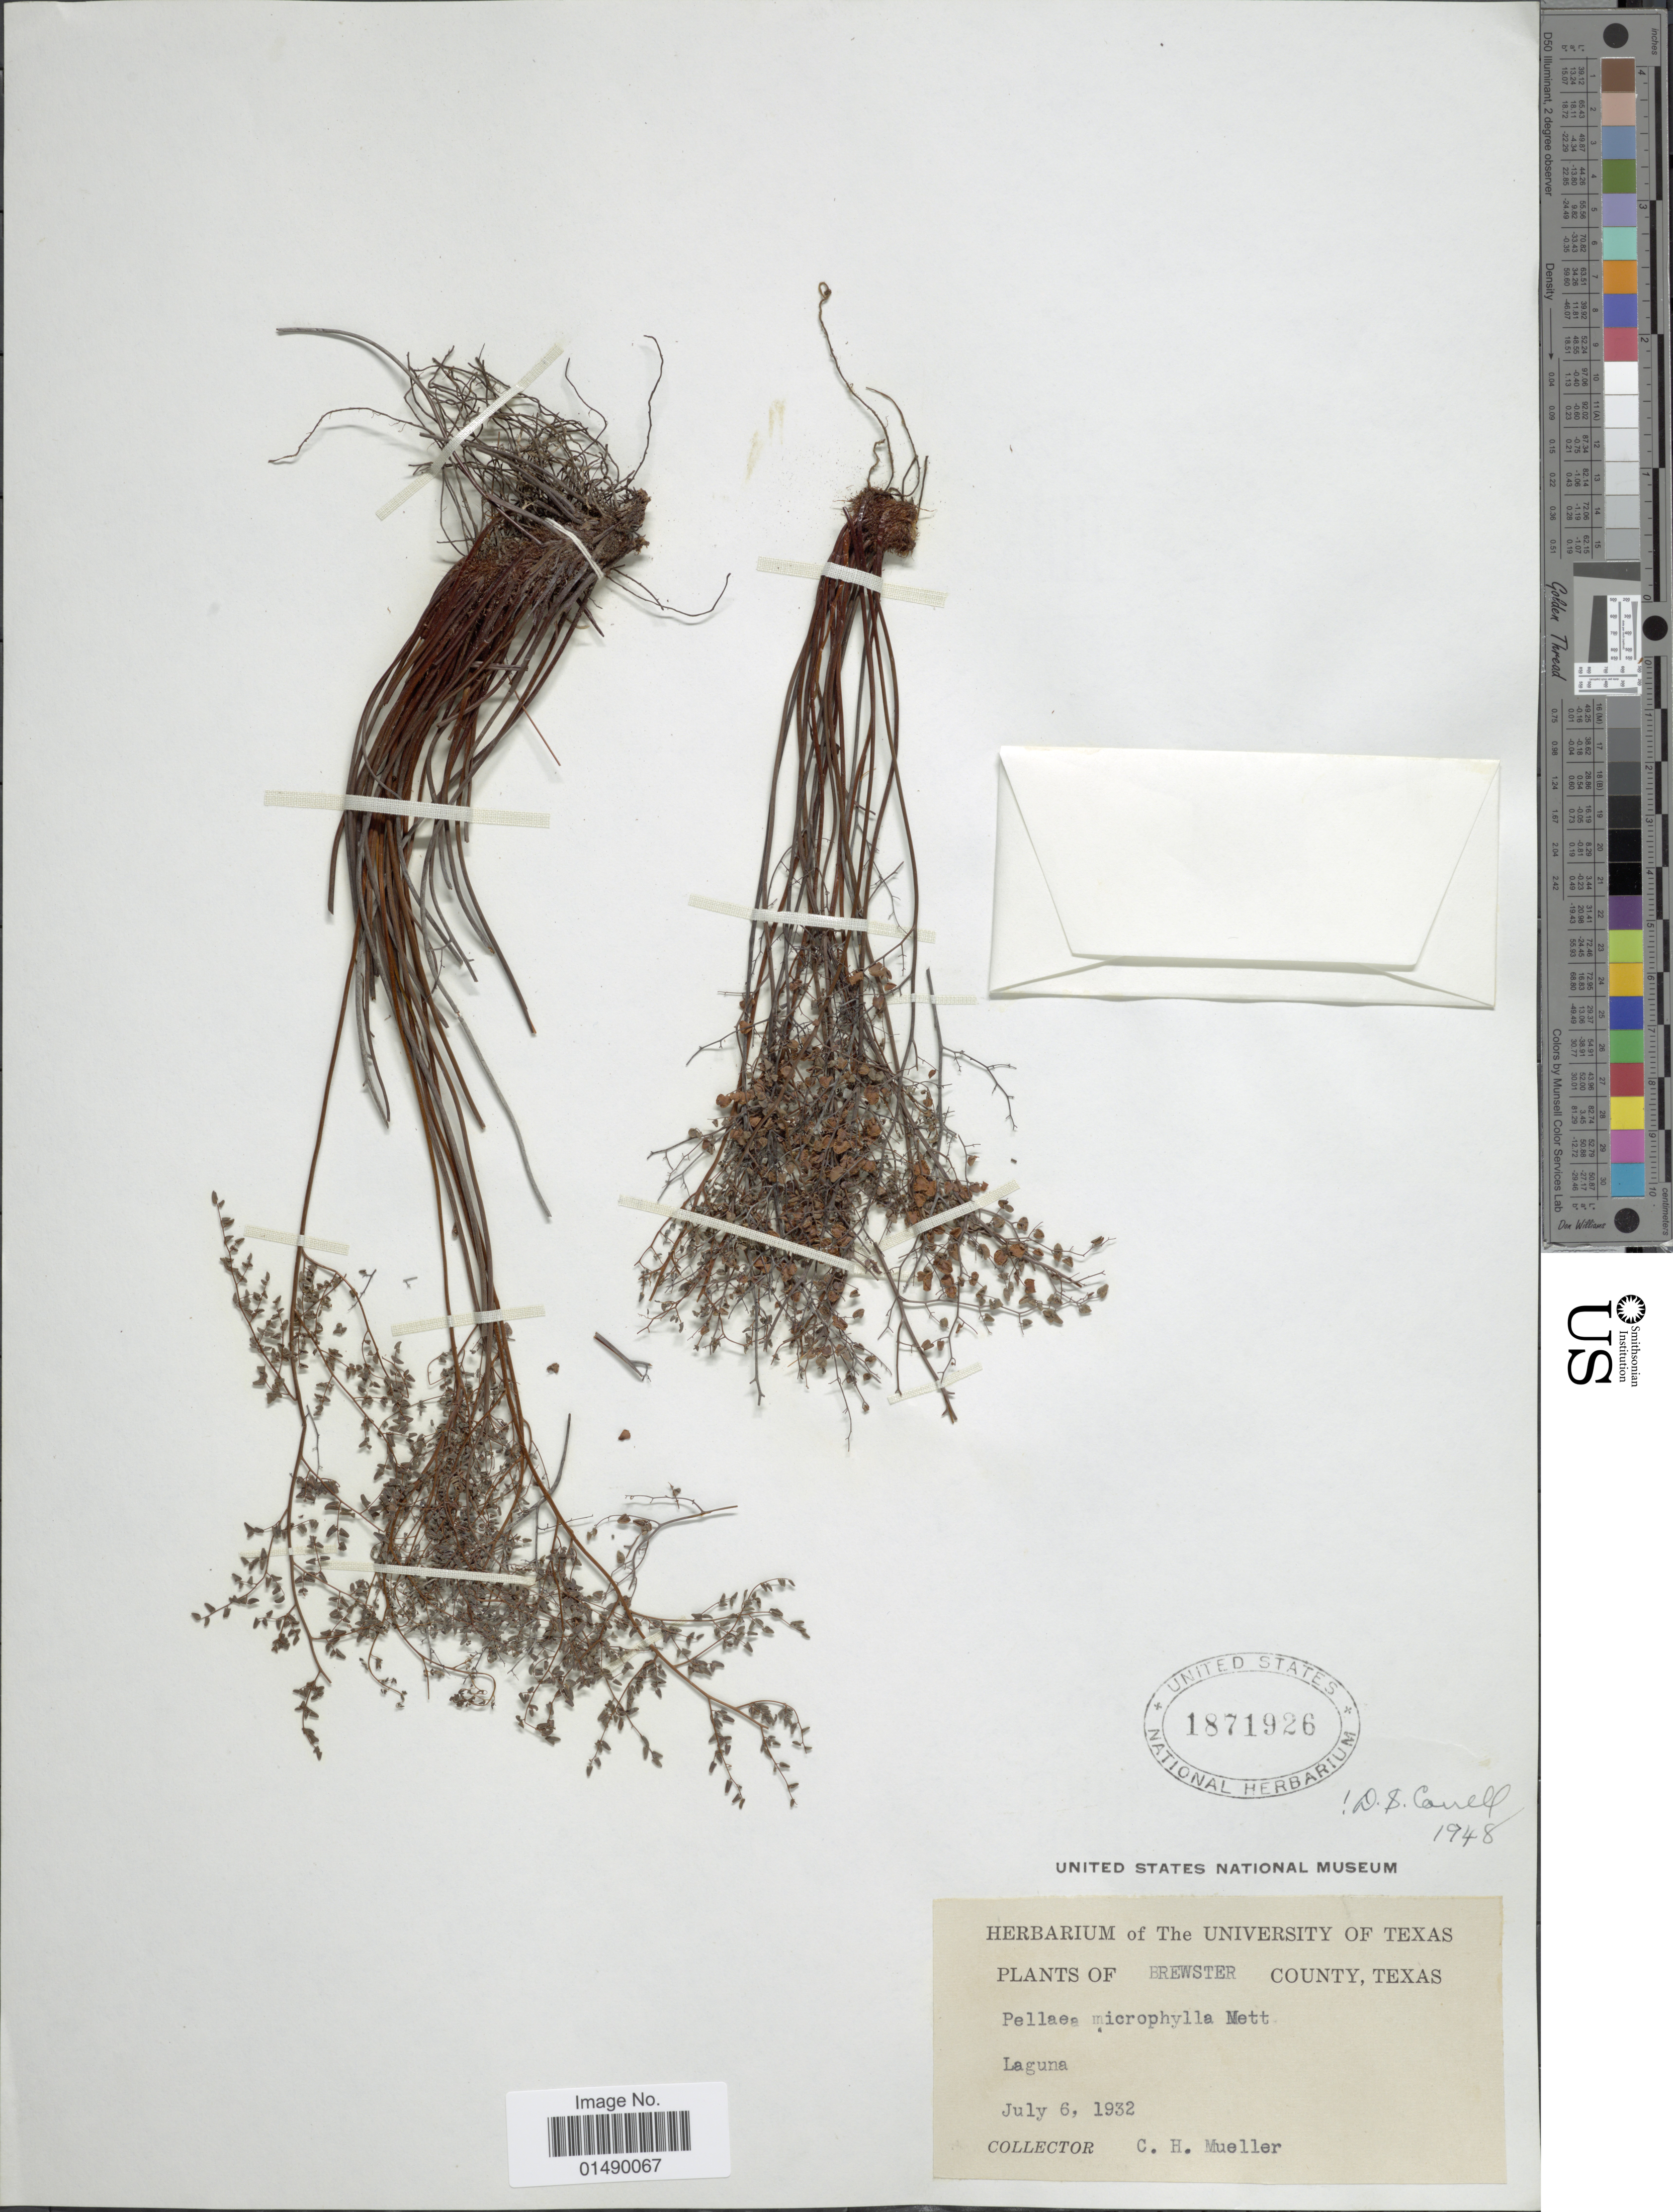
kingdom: Plantae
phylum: Tracheophyta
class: Polypodiopsida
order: Polypodiales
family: Pteridaceae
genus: Argyrochosma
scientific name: Argyrochosma microphylla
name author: (Mett. ex Kuhn) Windham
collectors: C. H. Mueller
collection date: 1932-07-06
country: United States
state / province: Texas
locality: Brewster County, Laguna.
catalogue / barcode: US 1871926